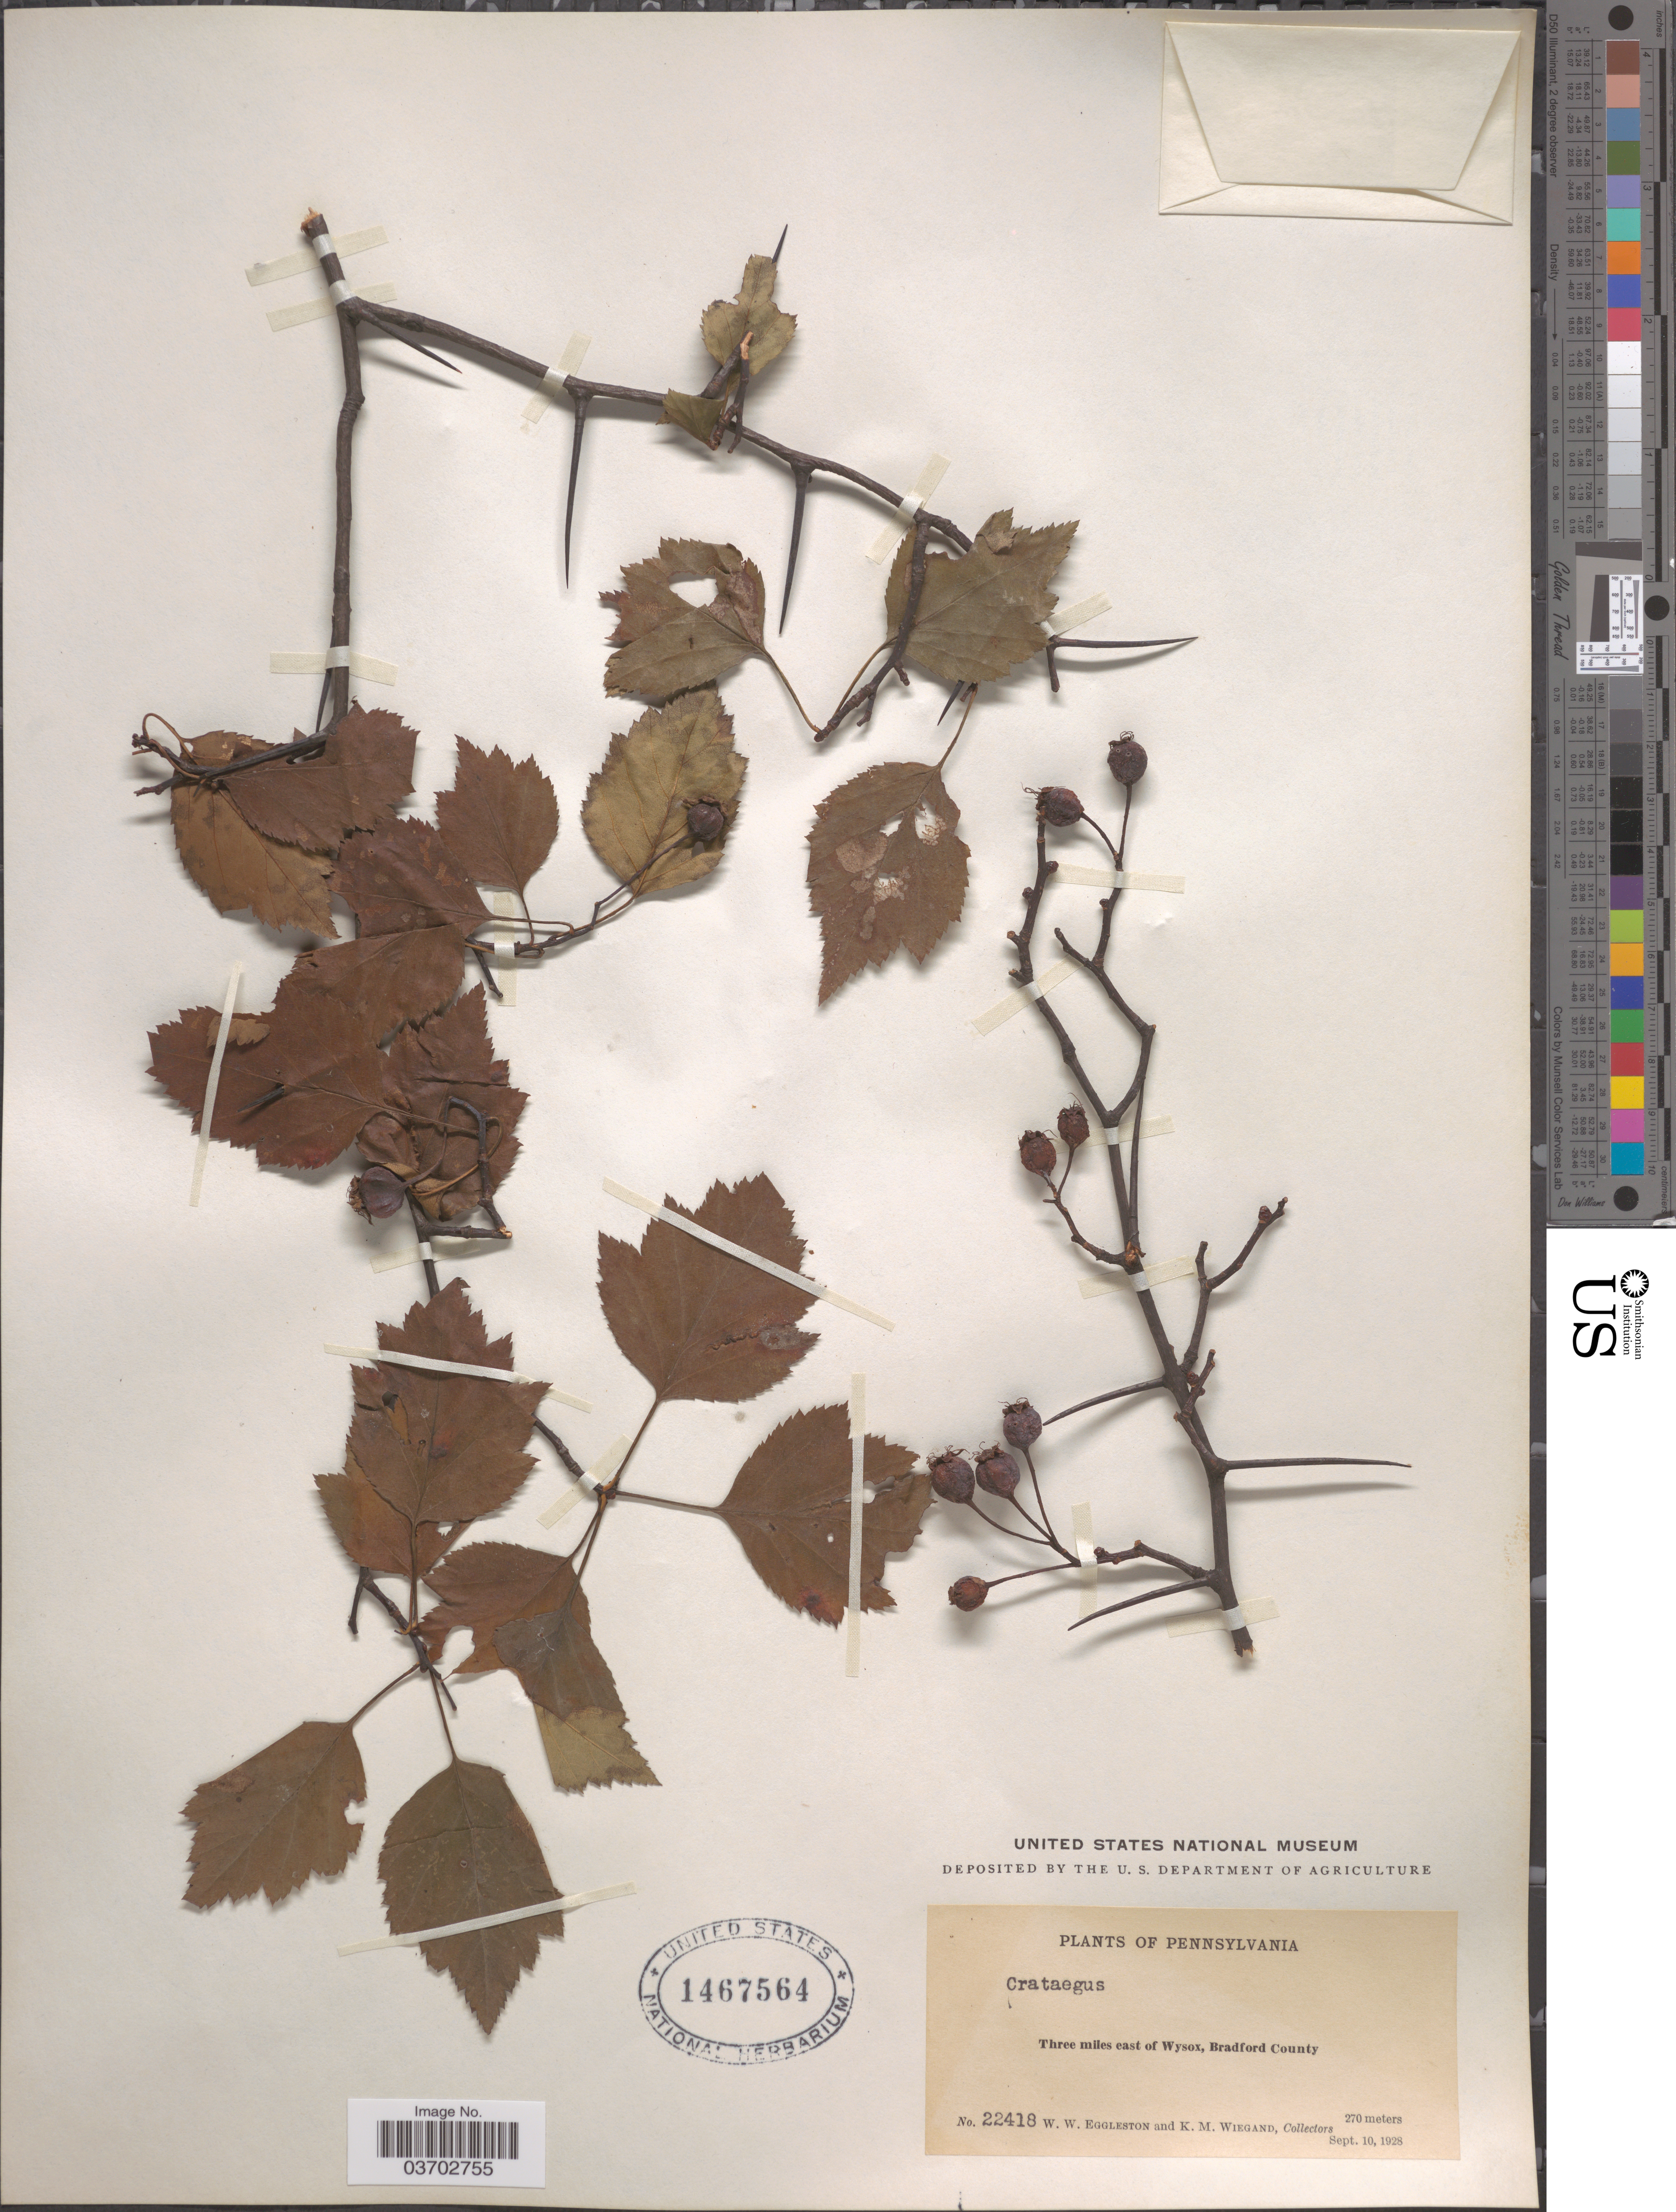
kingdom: Plantae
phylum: Tracheophyta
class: Magnoliopsida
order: Rosales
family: Rosaceae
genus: Crataegus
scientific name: Crataegus sp.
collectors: W. W. Eggleston & K. M. Wiegand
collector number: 22418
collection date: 1928-09-10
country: United States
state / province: Pennsylvania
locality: Three miles east of Wysox, Bradford County.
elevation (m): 270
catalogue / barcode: US 1467564